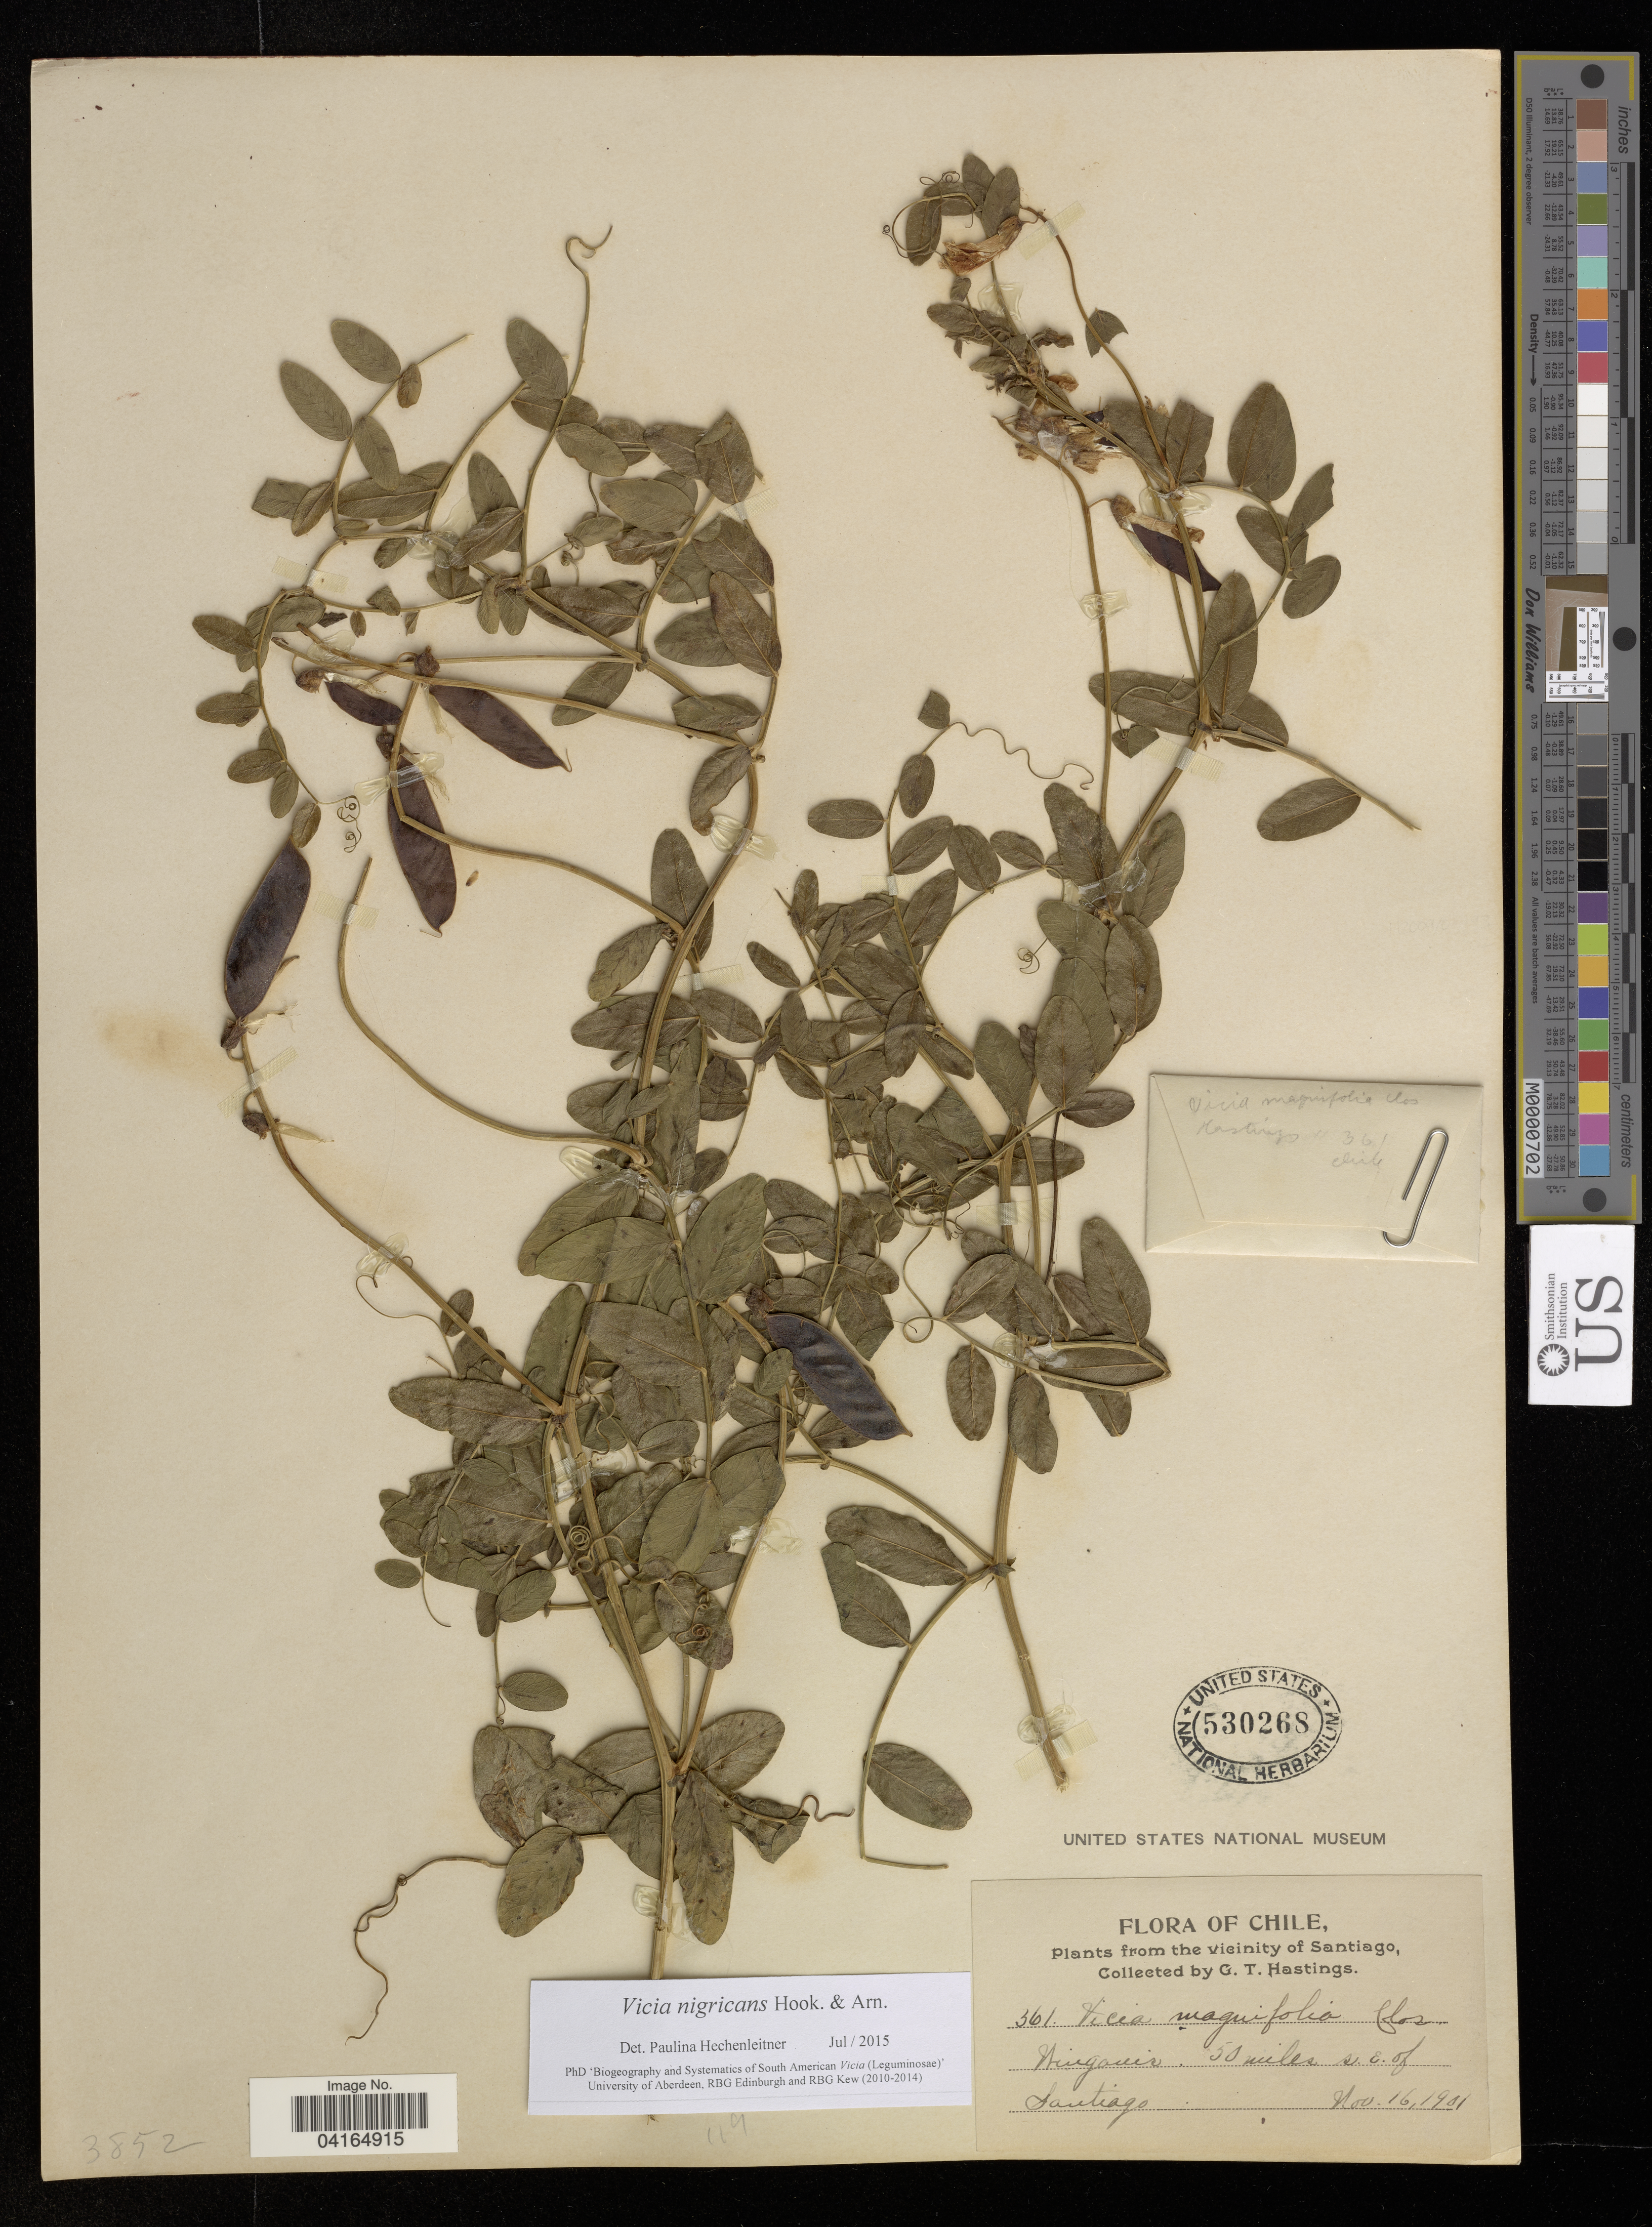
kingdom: Plantae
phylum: Tracheophyta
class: Magnoliopsida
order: Fabales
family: Fabaceae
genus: Vicia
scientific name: Vicia nigricans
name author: Hook. & Arn.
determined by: Hechenleitner, Paulina, RBG Edinburgh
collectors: G. Hastings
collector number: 361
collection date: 1901-11-16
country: Chile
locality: The vicinity of Santiago. Winganis*. 50 miles s. E. of Santiago.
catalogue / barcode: US 530268